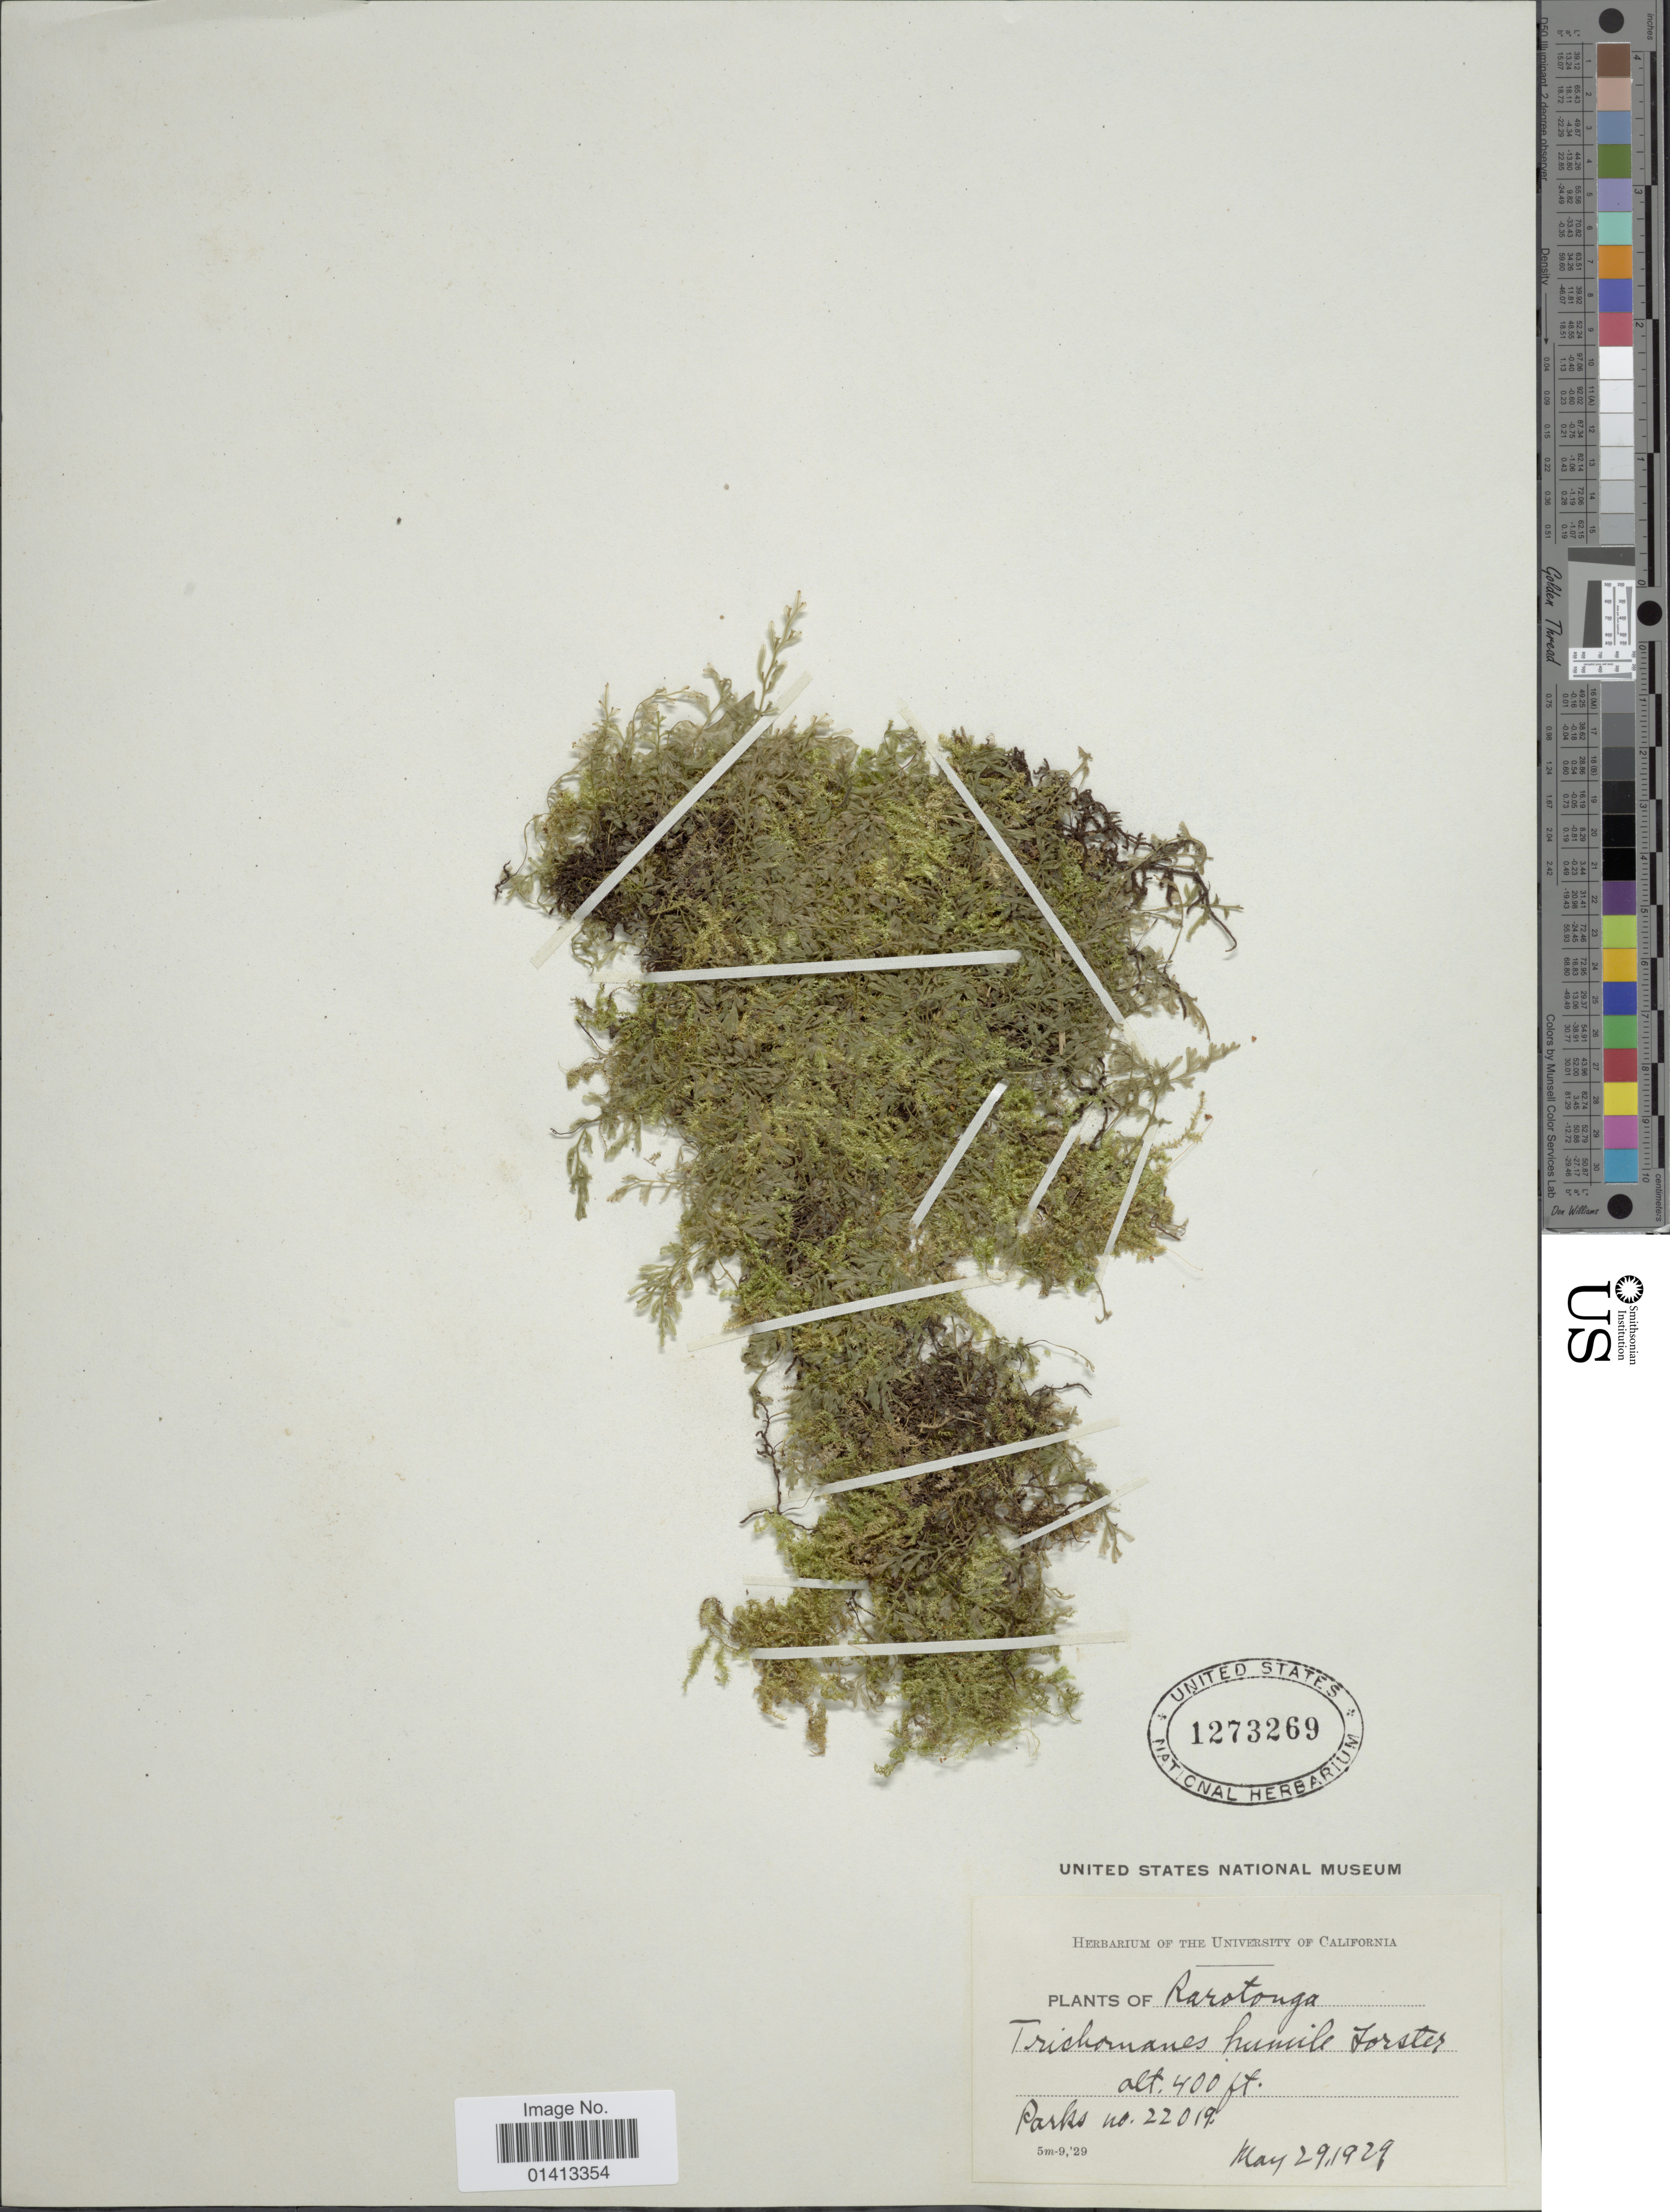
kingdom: Plantae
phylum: Tracheophyta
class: Polypodiopsida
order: Hymenophyllales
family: Hymenophyllaceae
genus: Crepidomanes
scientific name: Crepidomanes humilis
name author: (G. Forst.) Bosch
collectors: Parks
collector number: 22019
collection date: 1929-05-29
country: Cook Islands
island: Rarotonga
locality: Rarotonga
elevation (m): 122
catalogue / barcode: US 1273269